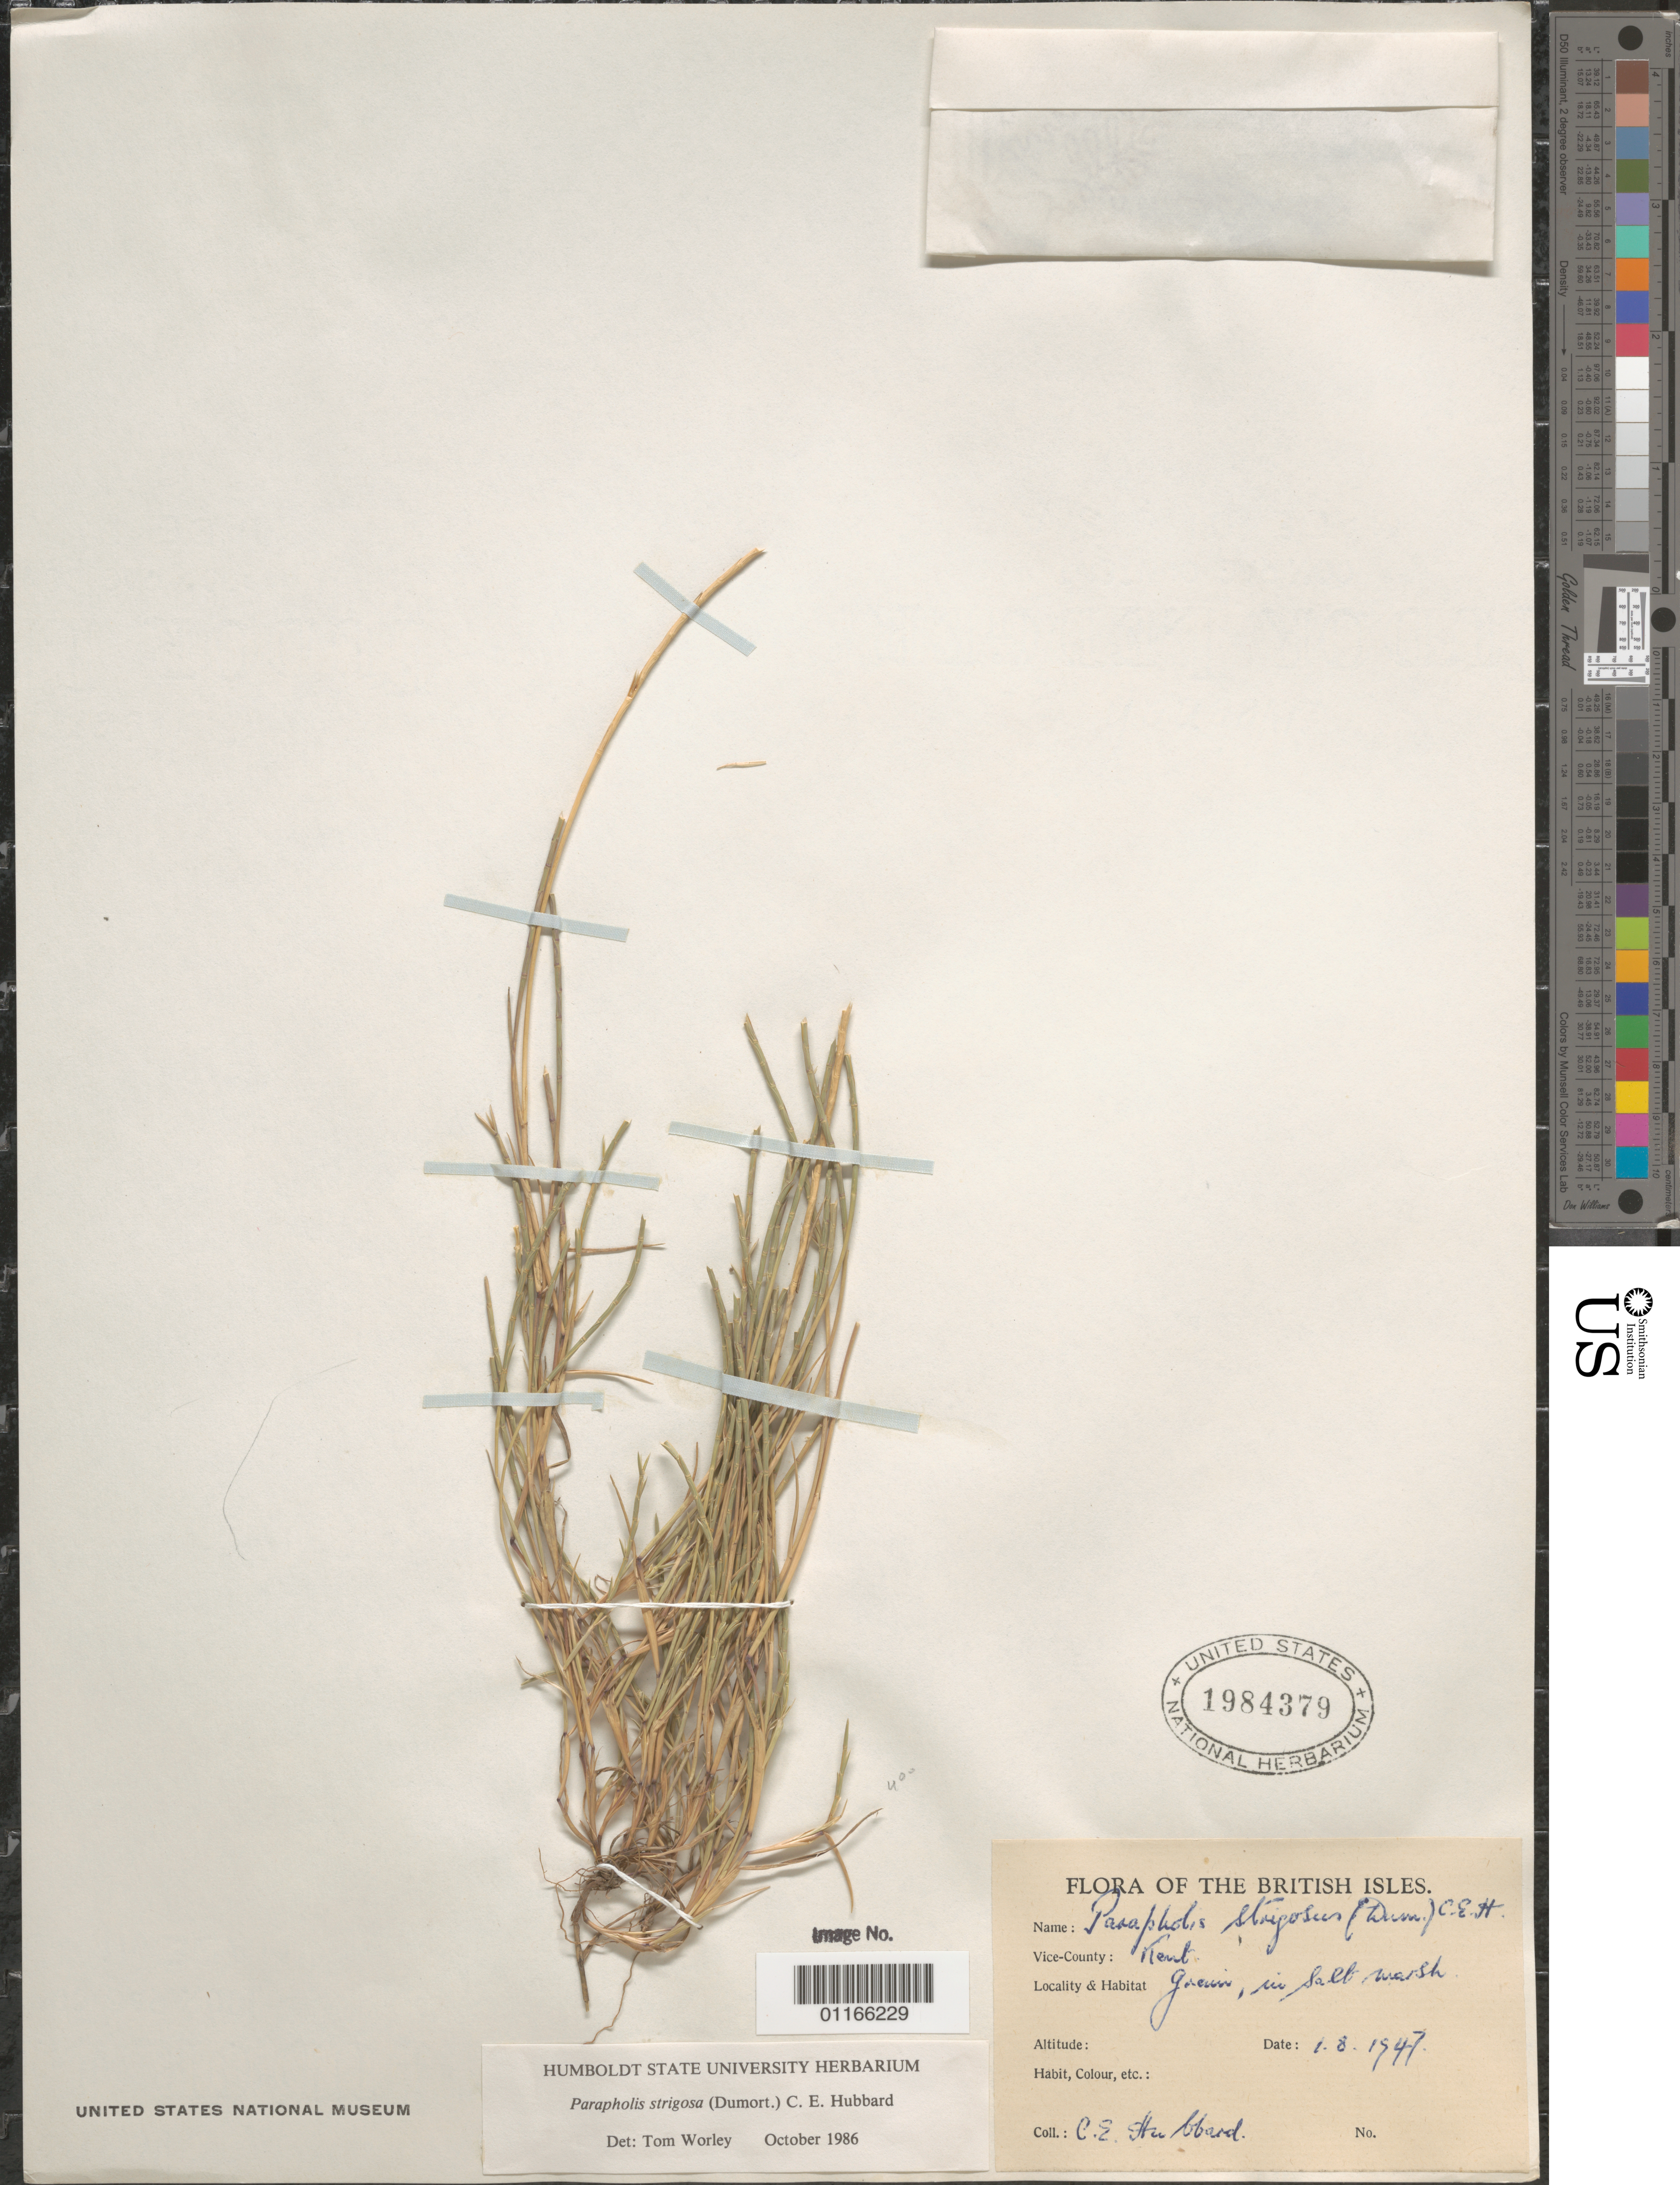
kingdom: Plantae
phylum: Tracheophyta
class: Liliopsida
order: Poales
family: Poaceae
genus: Parapholis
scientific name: Parapholis strigosa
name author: (Dumort.) C.E. Hubb.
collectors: C. E. Hubbard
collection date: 1947-01-08 or 1947-08-01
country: United Kingdom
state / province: England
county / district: Kent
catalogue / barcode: US 1984379